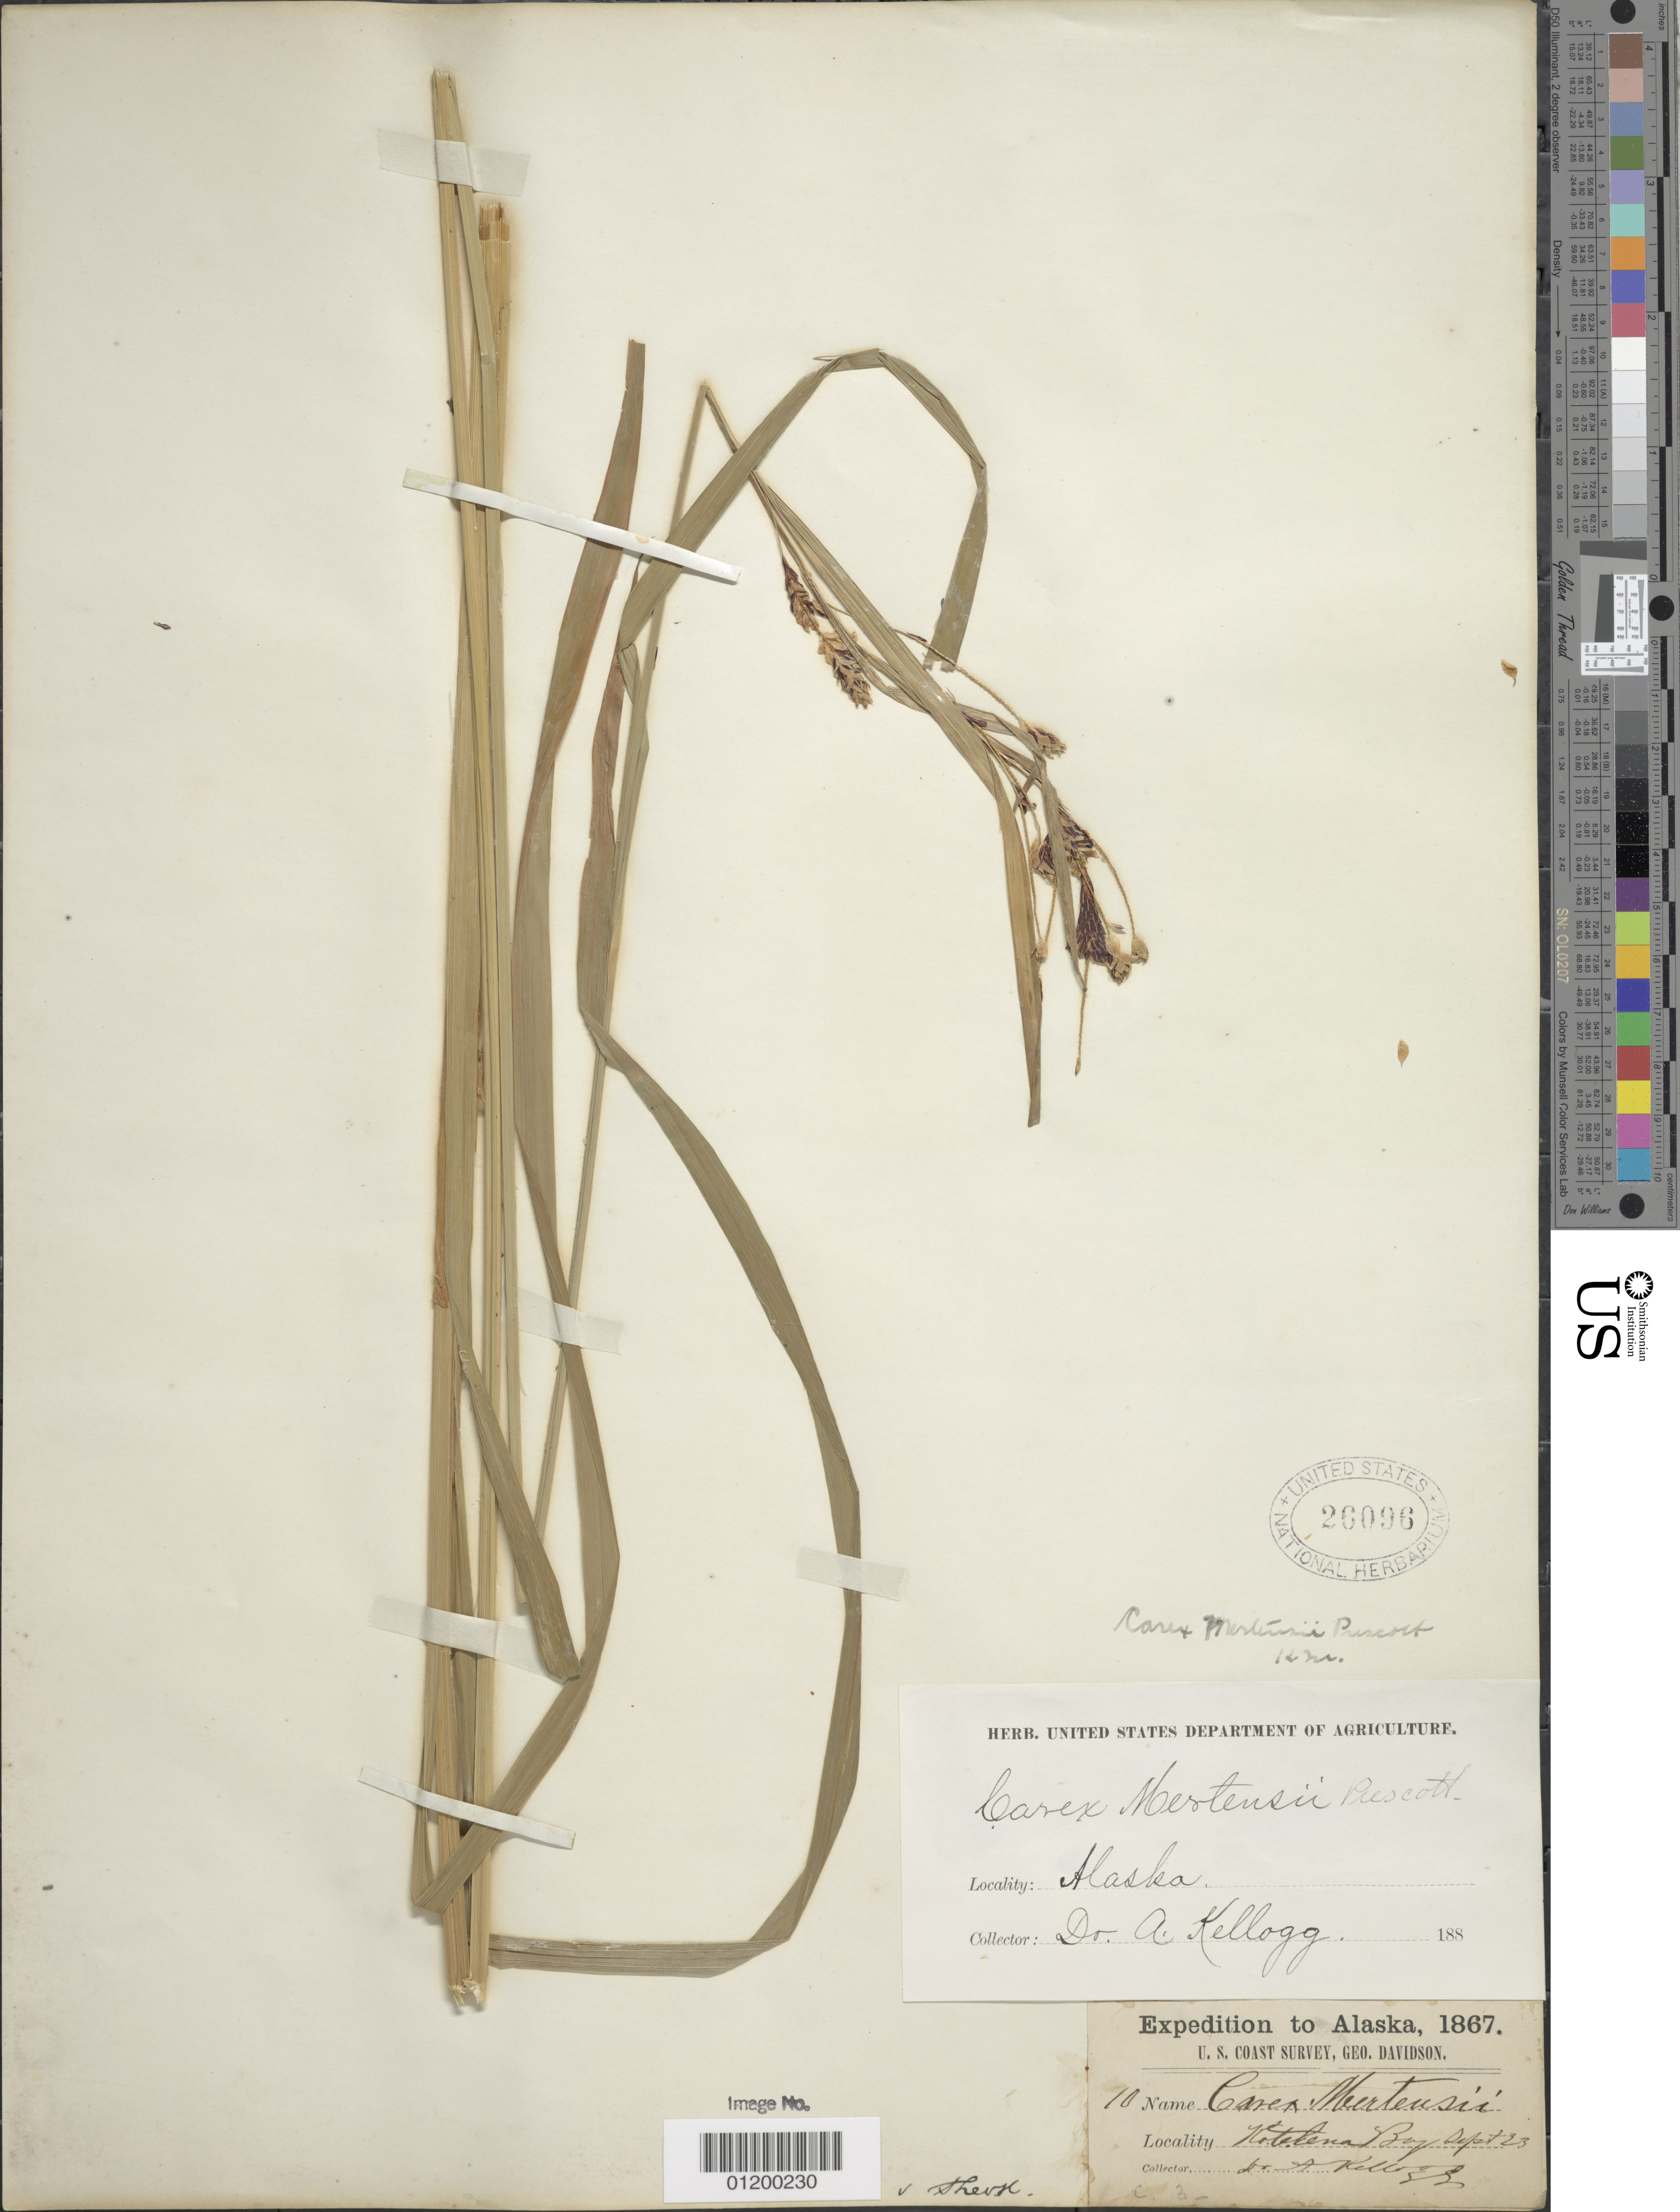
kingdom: Plantae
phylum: Tracheophyta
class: Liliopsida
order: Poales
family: Cyperaceae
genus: Carex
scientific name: Carex mertensii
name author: J.D. Prescott ex Bong.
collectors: A. Kellogg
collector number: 10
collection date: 1867-09-23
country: United States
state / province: Alaska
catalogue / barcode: US 26096